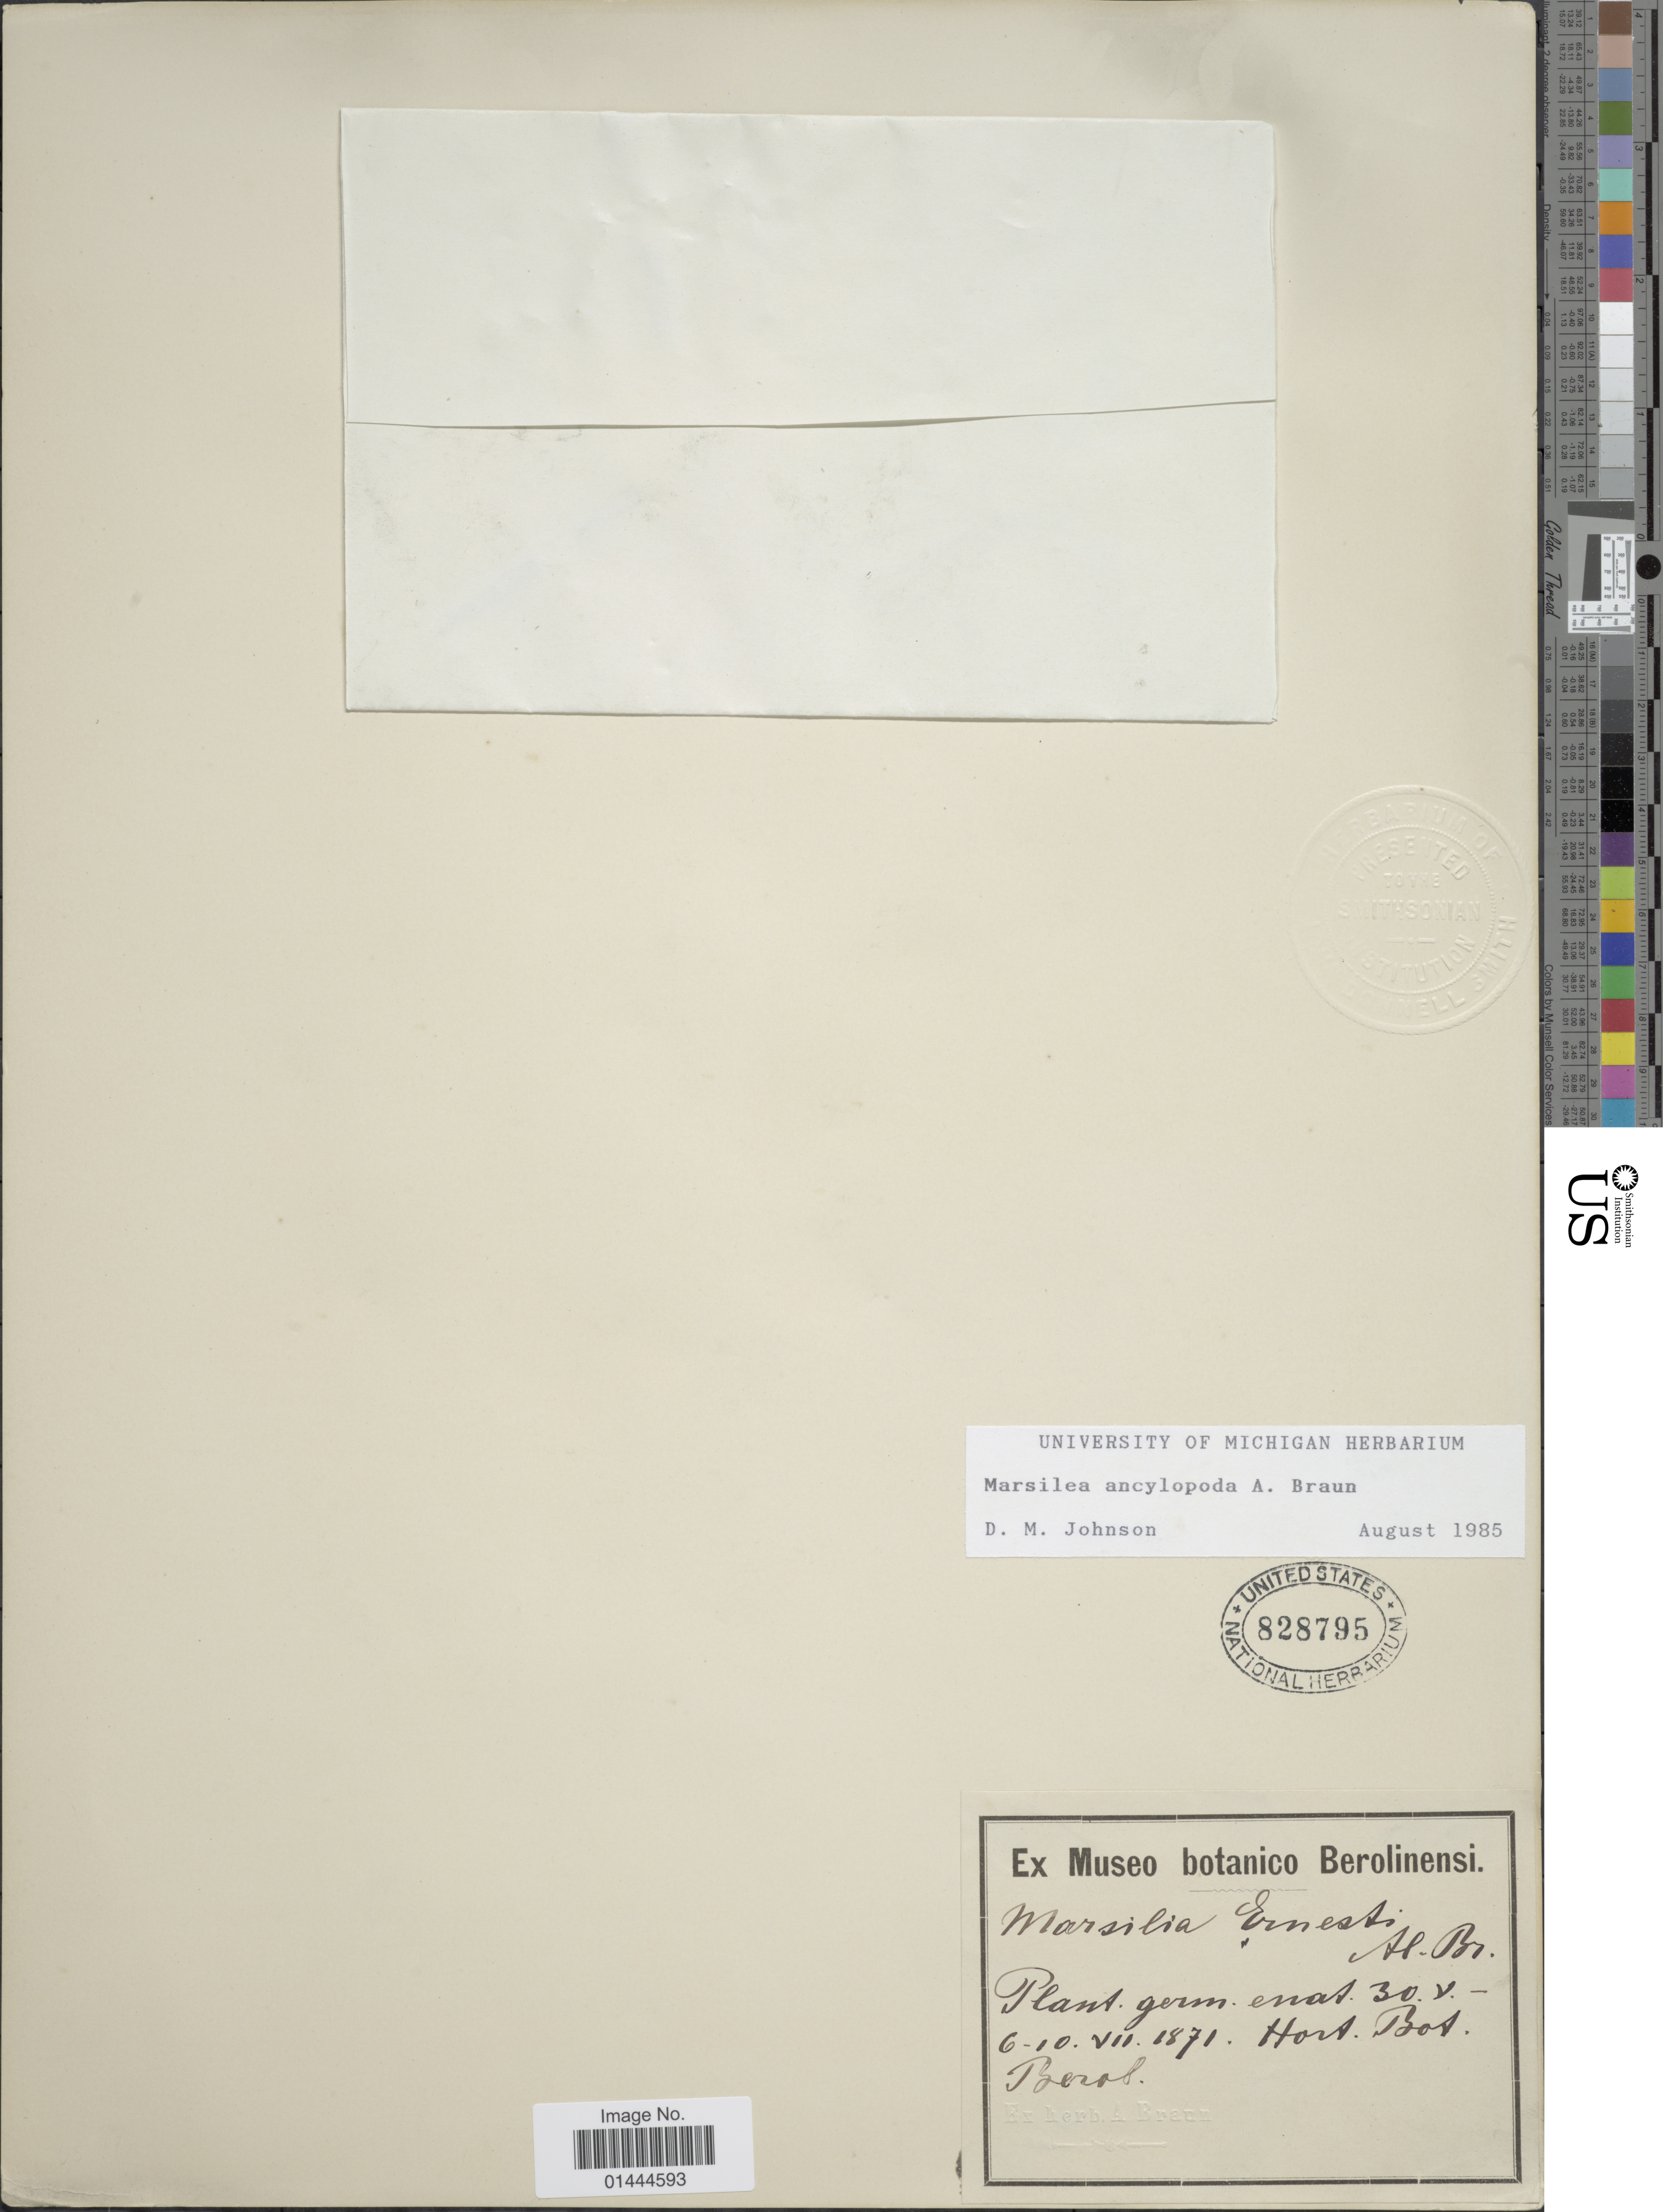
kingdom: Plantae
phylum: Tracheophyta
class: Polypodiopsida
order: Salviniales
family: Marsileaceae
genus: Marsilea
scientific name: Marsilea ancylopoda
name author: A. Braun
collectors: Hort. Bot. Berol.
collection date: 1871-07-06/1871-07-10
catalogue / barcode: US 828795